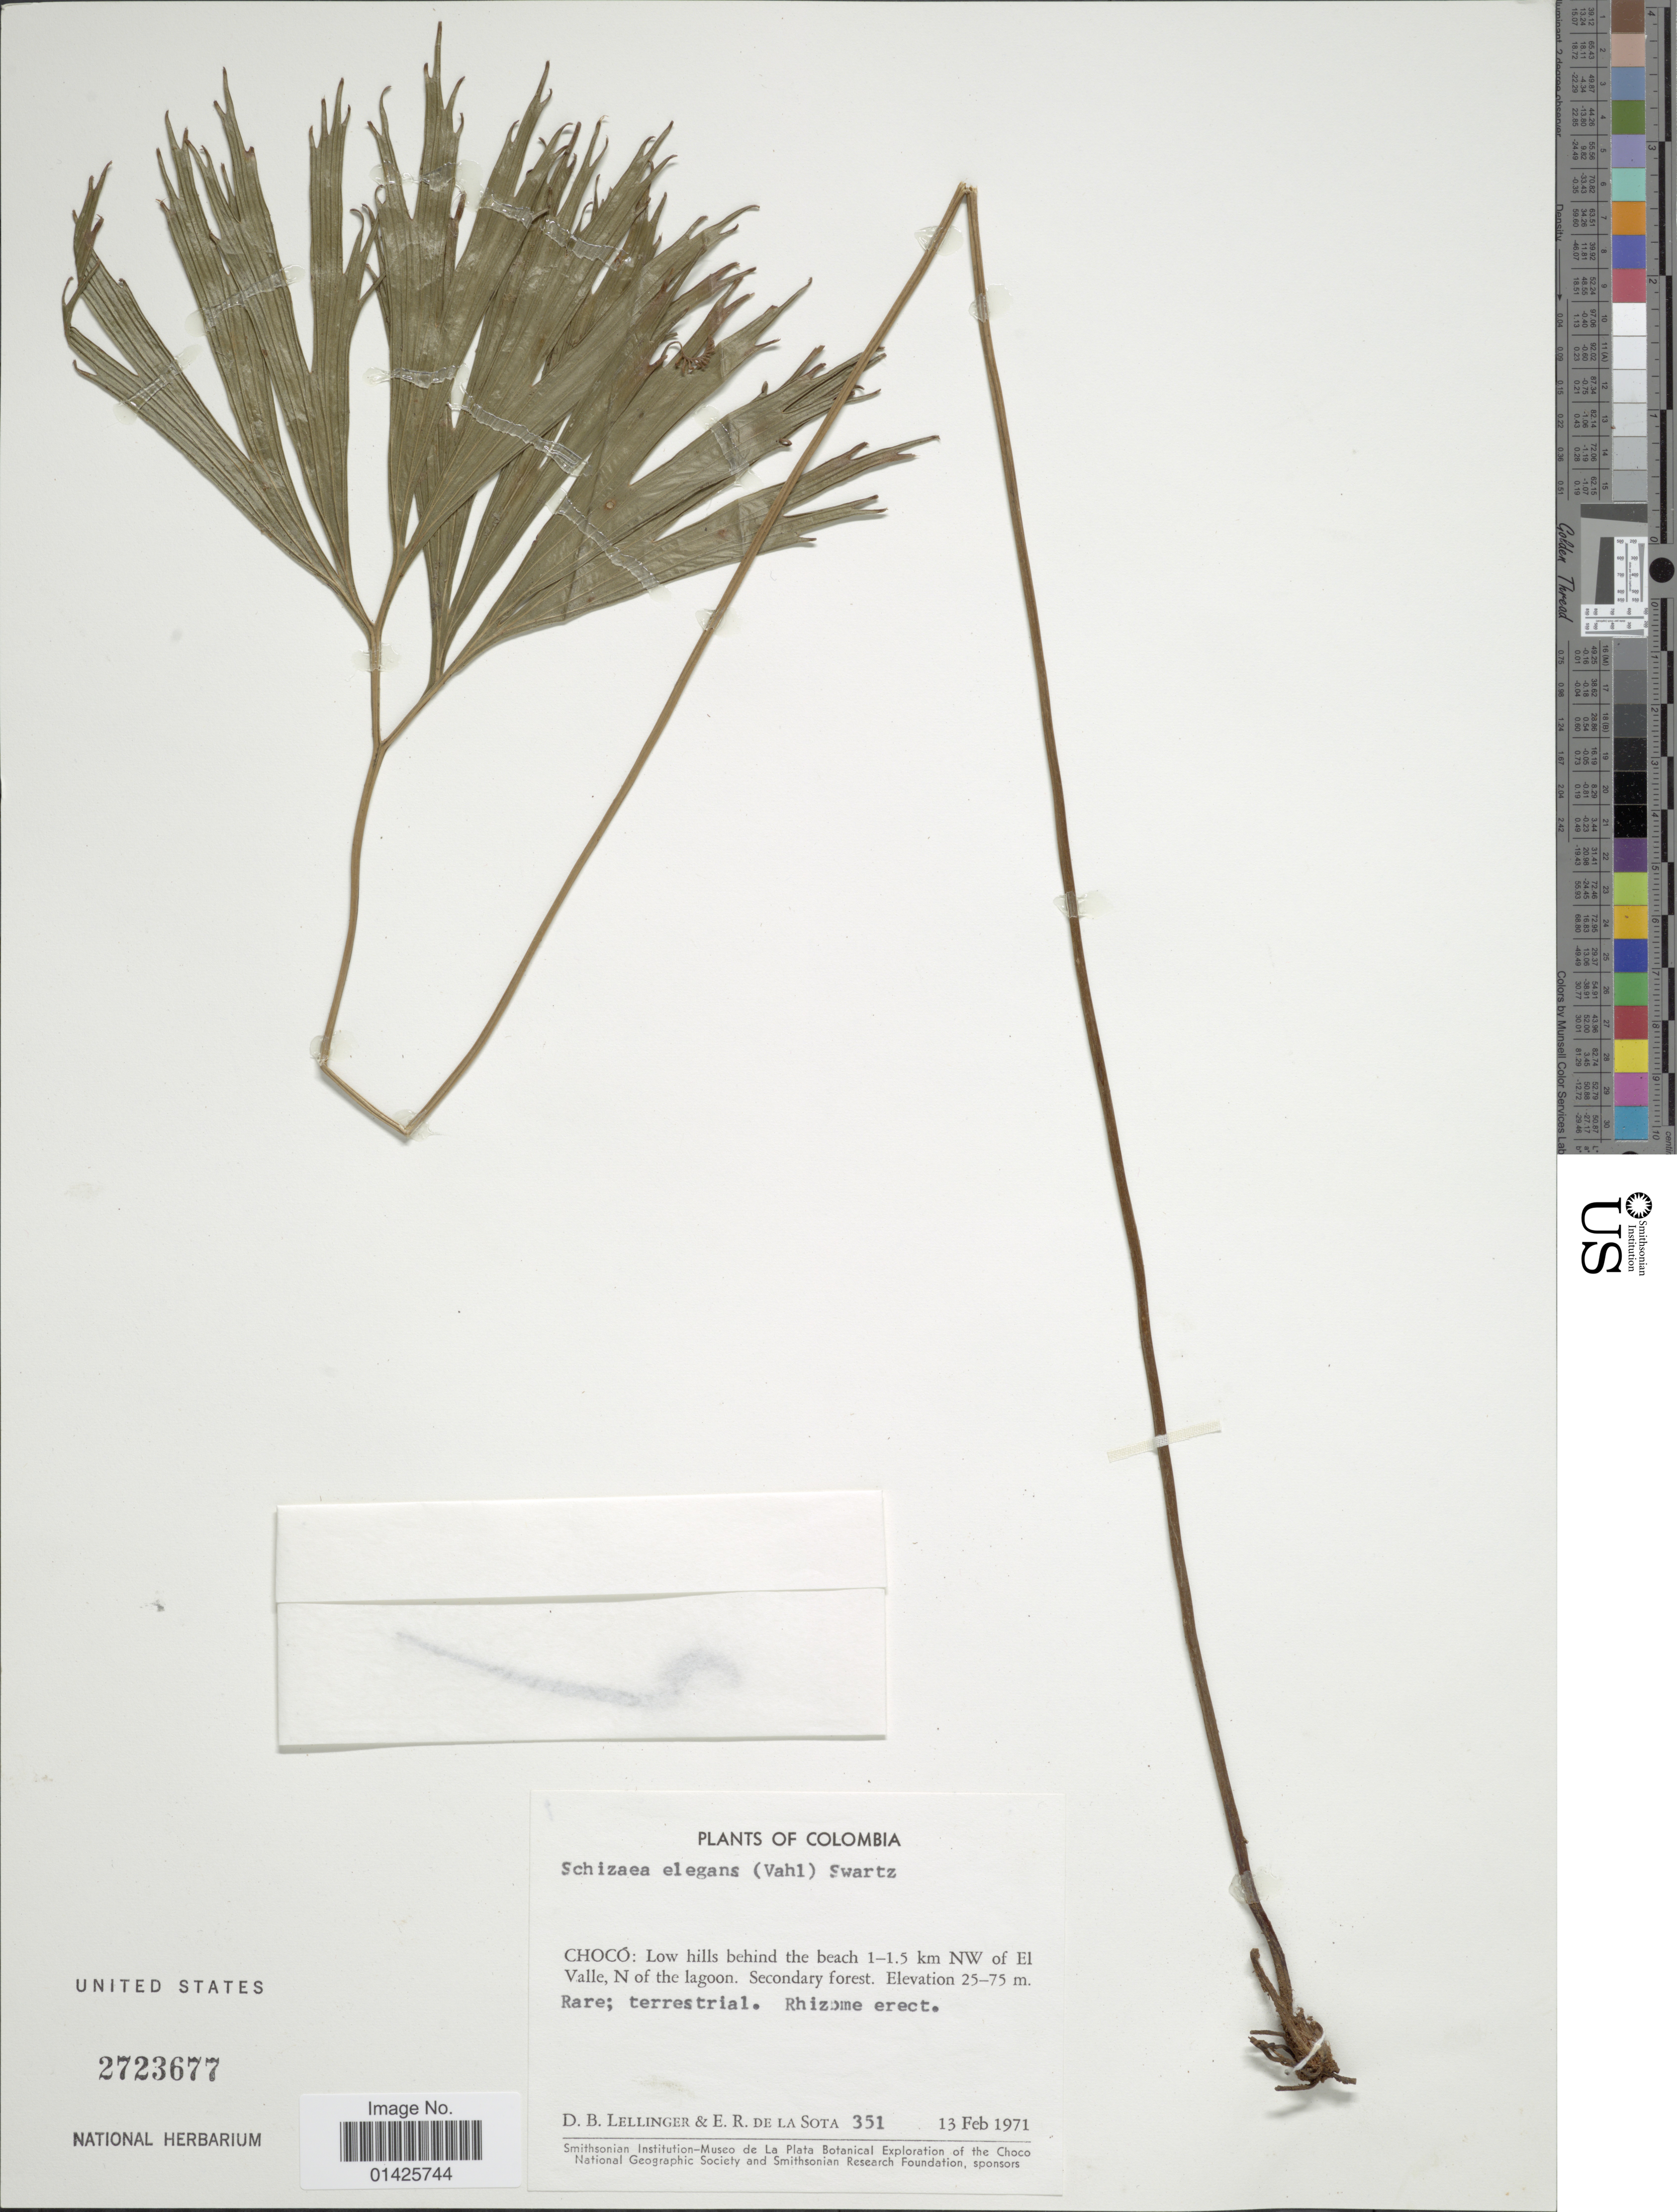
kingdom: Plantae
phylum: Tracheophyta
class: Polypodiopsida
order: Schizaeales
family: Schizaeaceae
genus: Schizaea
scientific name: Schizaea elegans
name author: (Vahl) Sw.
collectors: D. B. Lellinger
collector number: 251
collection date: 1971-02-13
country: Colombia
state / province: Chocó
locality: Low hills behind the beach 1-1.5kom NW of El Valle, N of the lagoon, Secondary forest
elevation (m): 25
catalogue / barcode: US 2723677